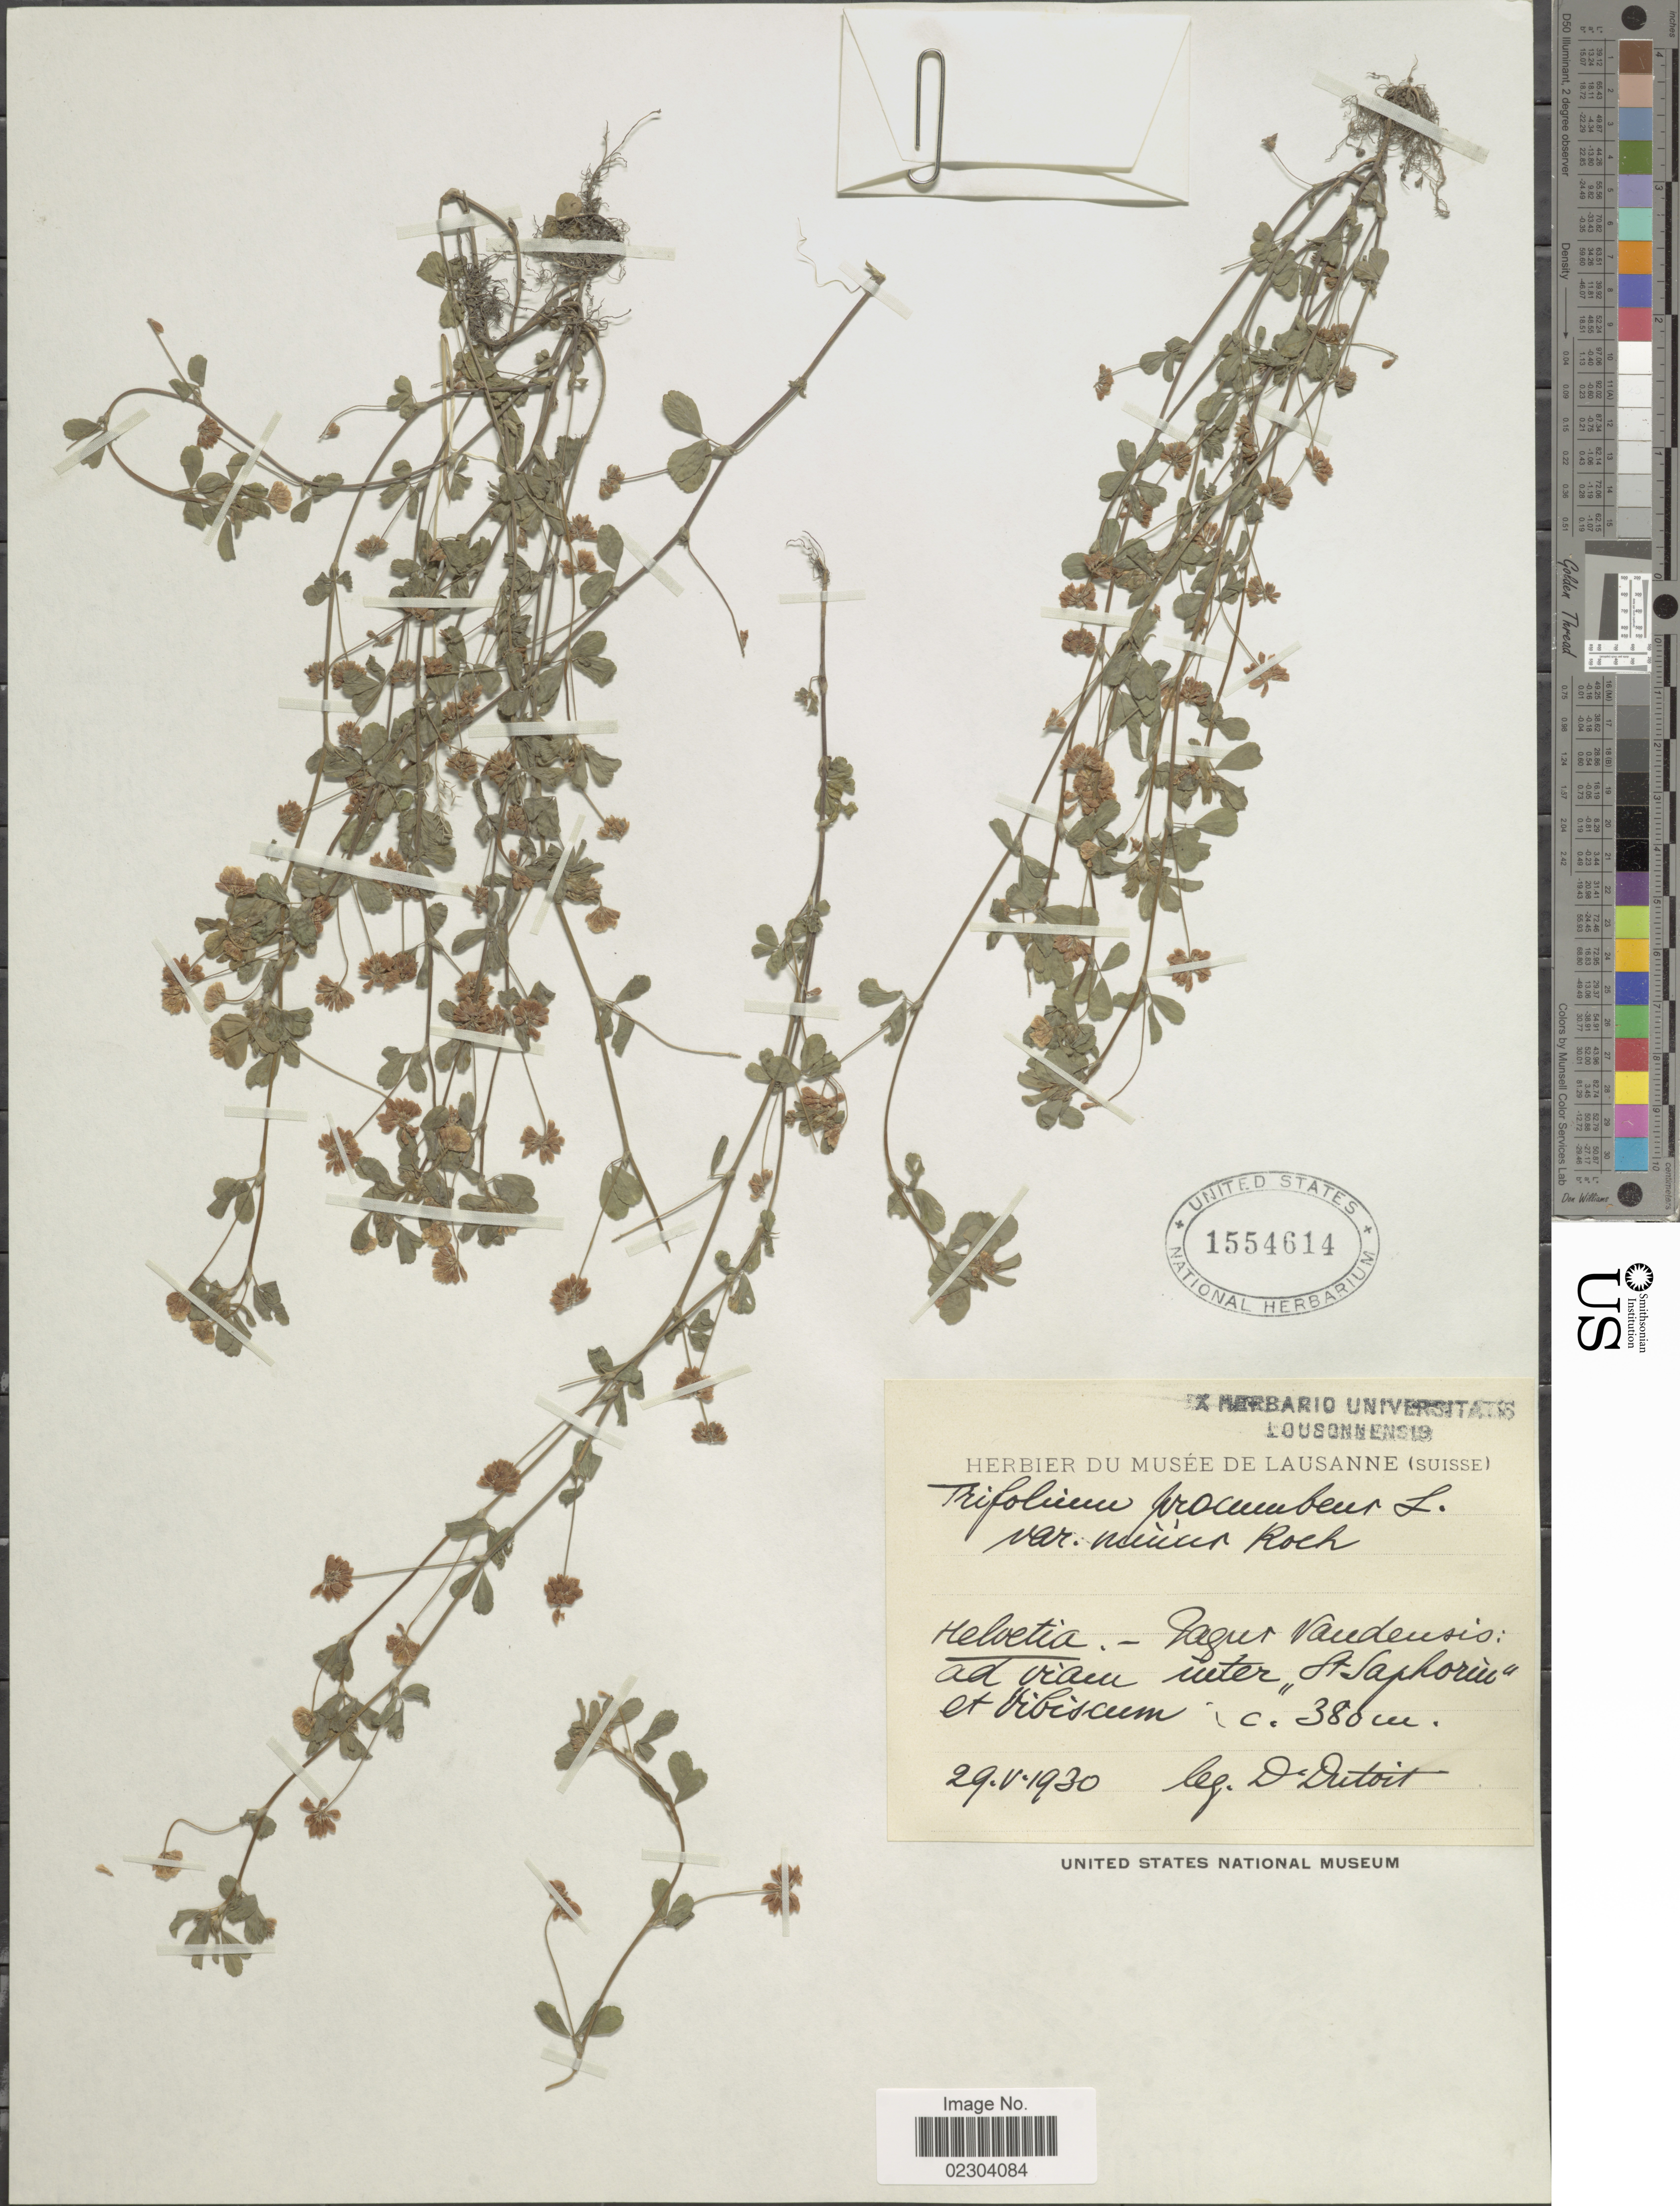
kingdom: Plantae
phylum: Tracheophyta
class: Magnoliopsida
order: Fabales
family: Fabaceae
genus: Trifolium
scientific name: Trifolium dubium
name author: Sibth.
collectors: D. Dutoit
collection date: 1930-05-29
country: Switzerland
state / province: Vaud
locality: Helvetia. Vaudeusis: ad Viam uiter "St Saphorin" et Vibiscum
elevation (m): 380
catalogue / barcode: US 1554614